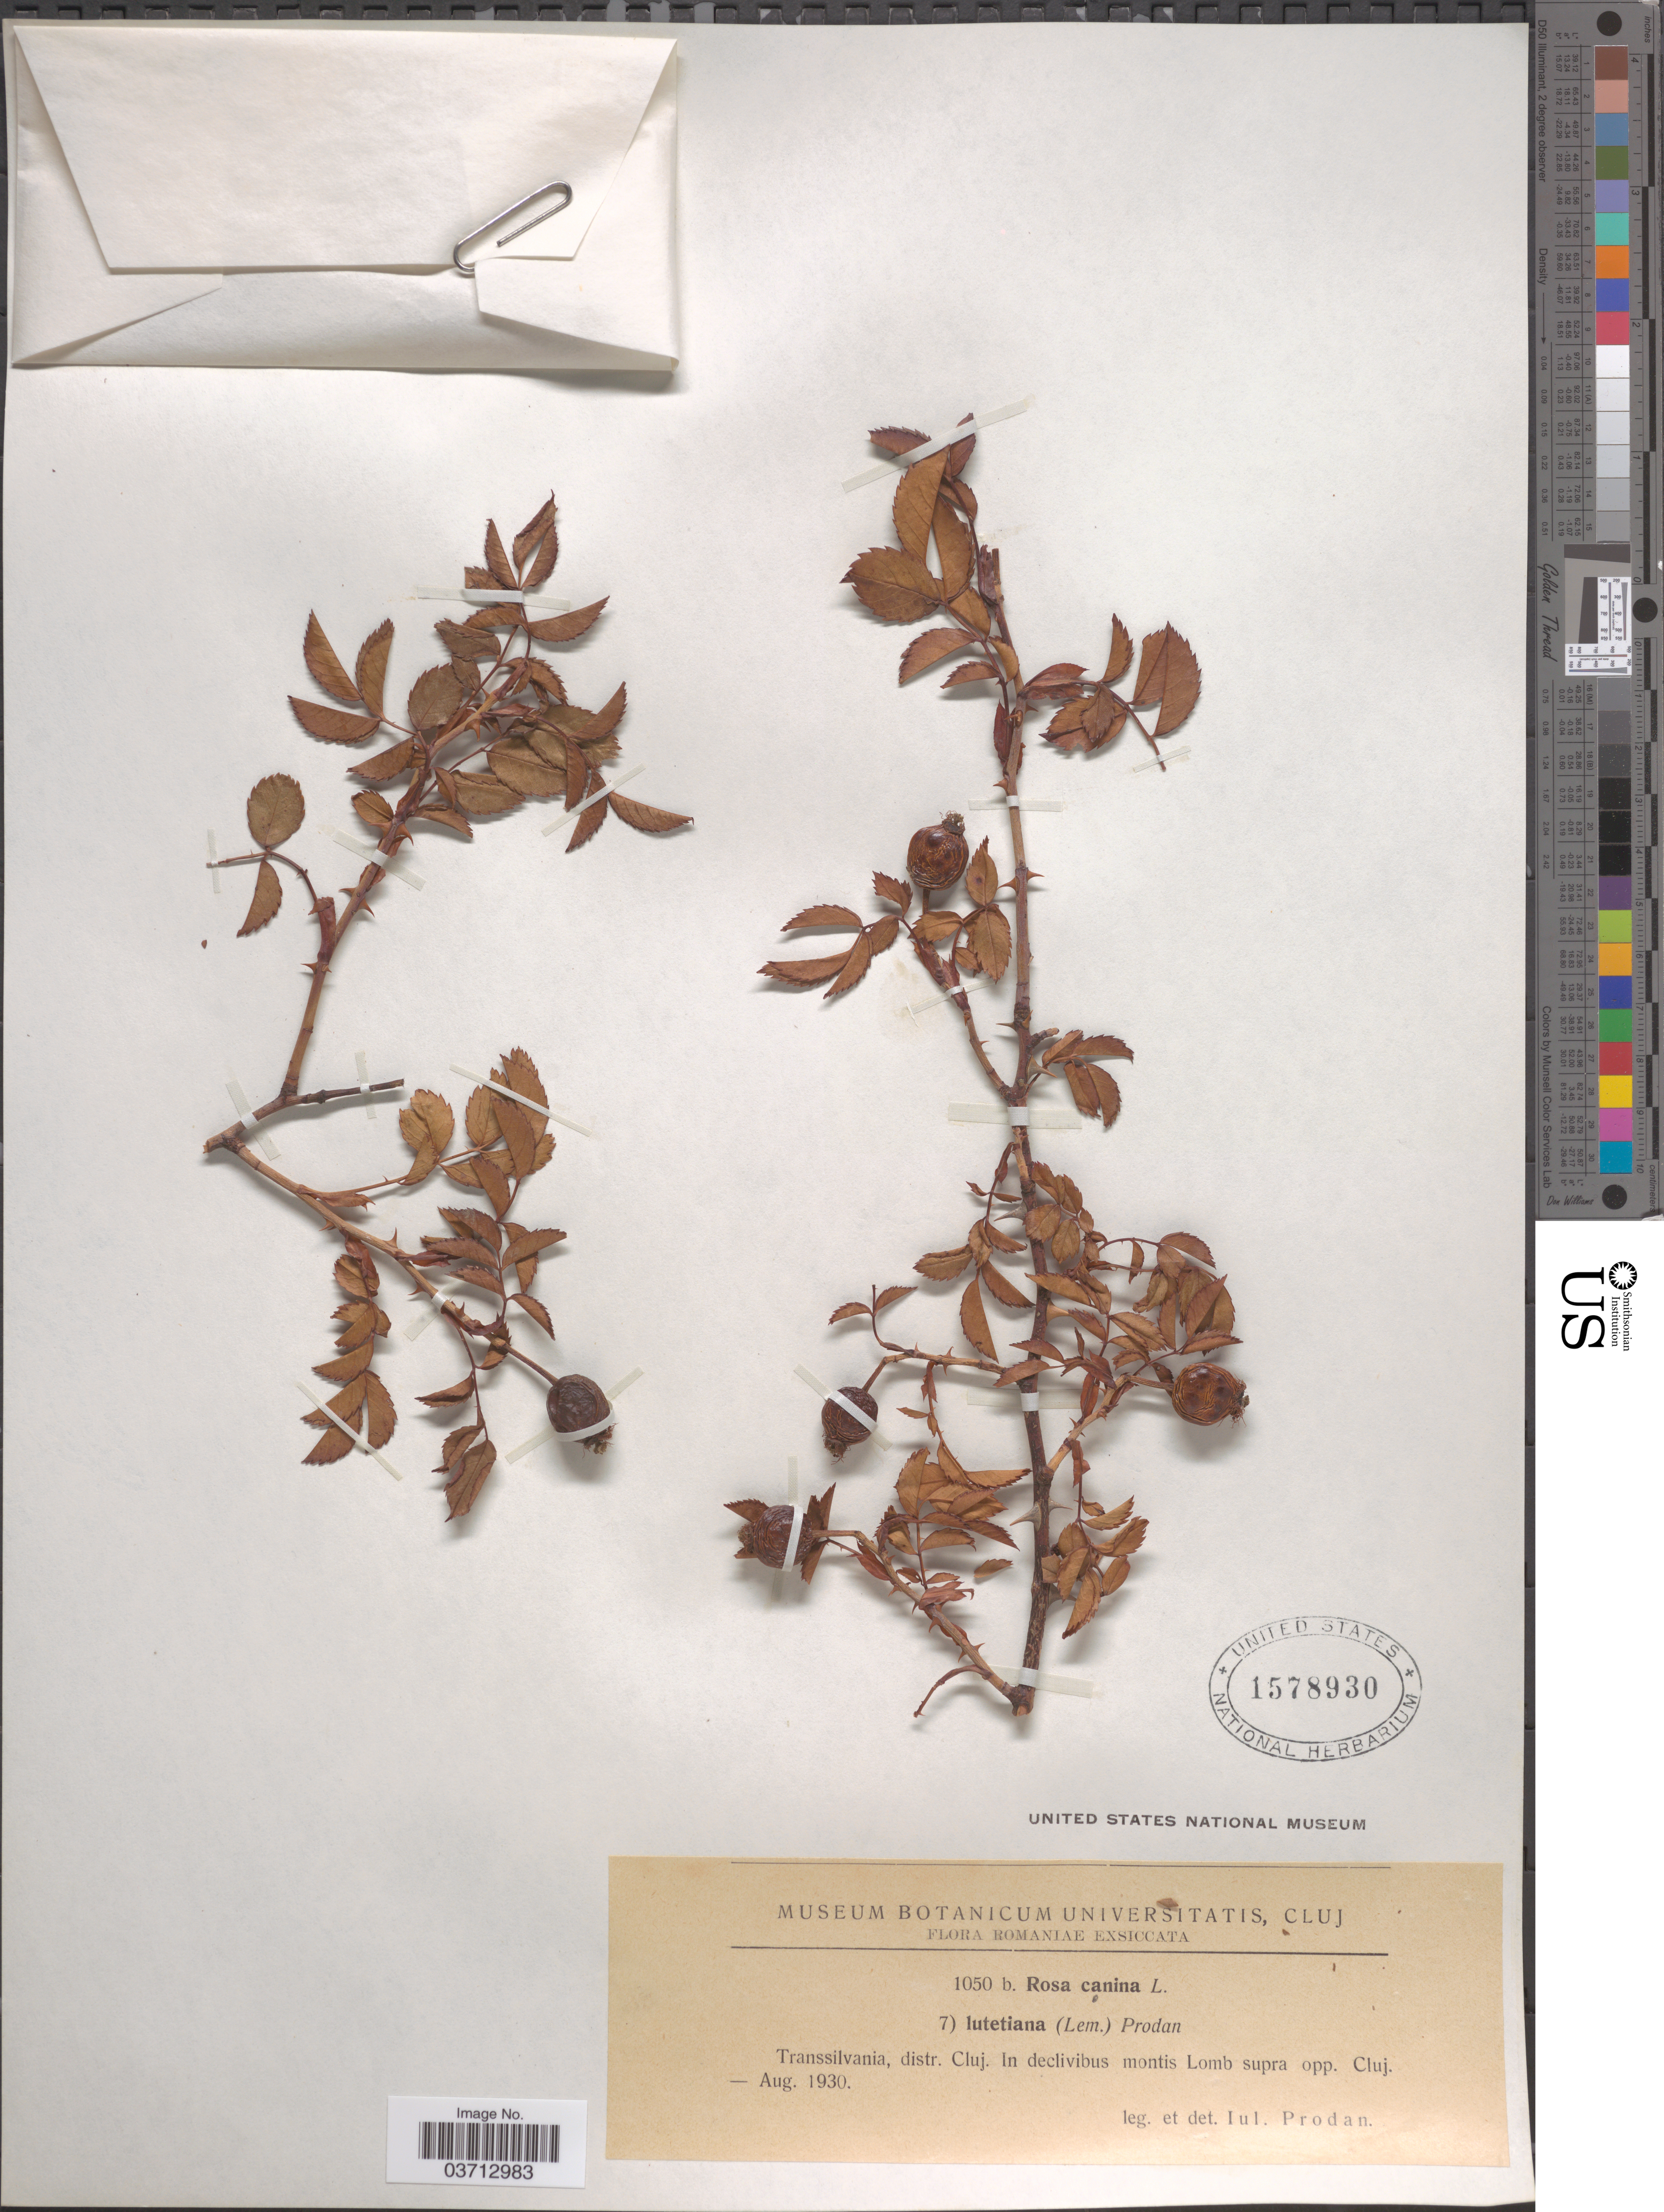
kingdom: Plantae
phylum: Tracheophyta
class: Magnoliopsida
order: Rosales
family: Rosaceae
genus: Rosa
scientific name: Rosa canina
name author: L.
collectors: J. Prodan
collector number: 1050b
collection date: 1930-08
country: Romania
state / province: Cluj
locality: Romaniae. Transsilvania, distr. Cluj. In declivibus montis Lomb supra opp. Cluj.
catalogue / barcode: US 1578930